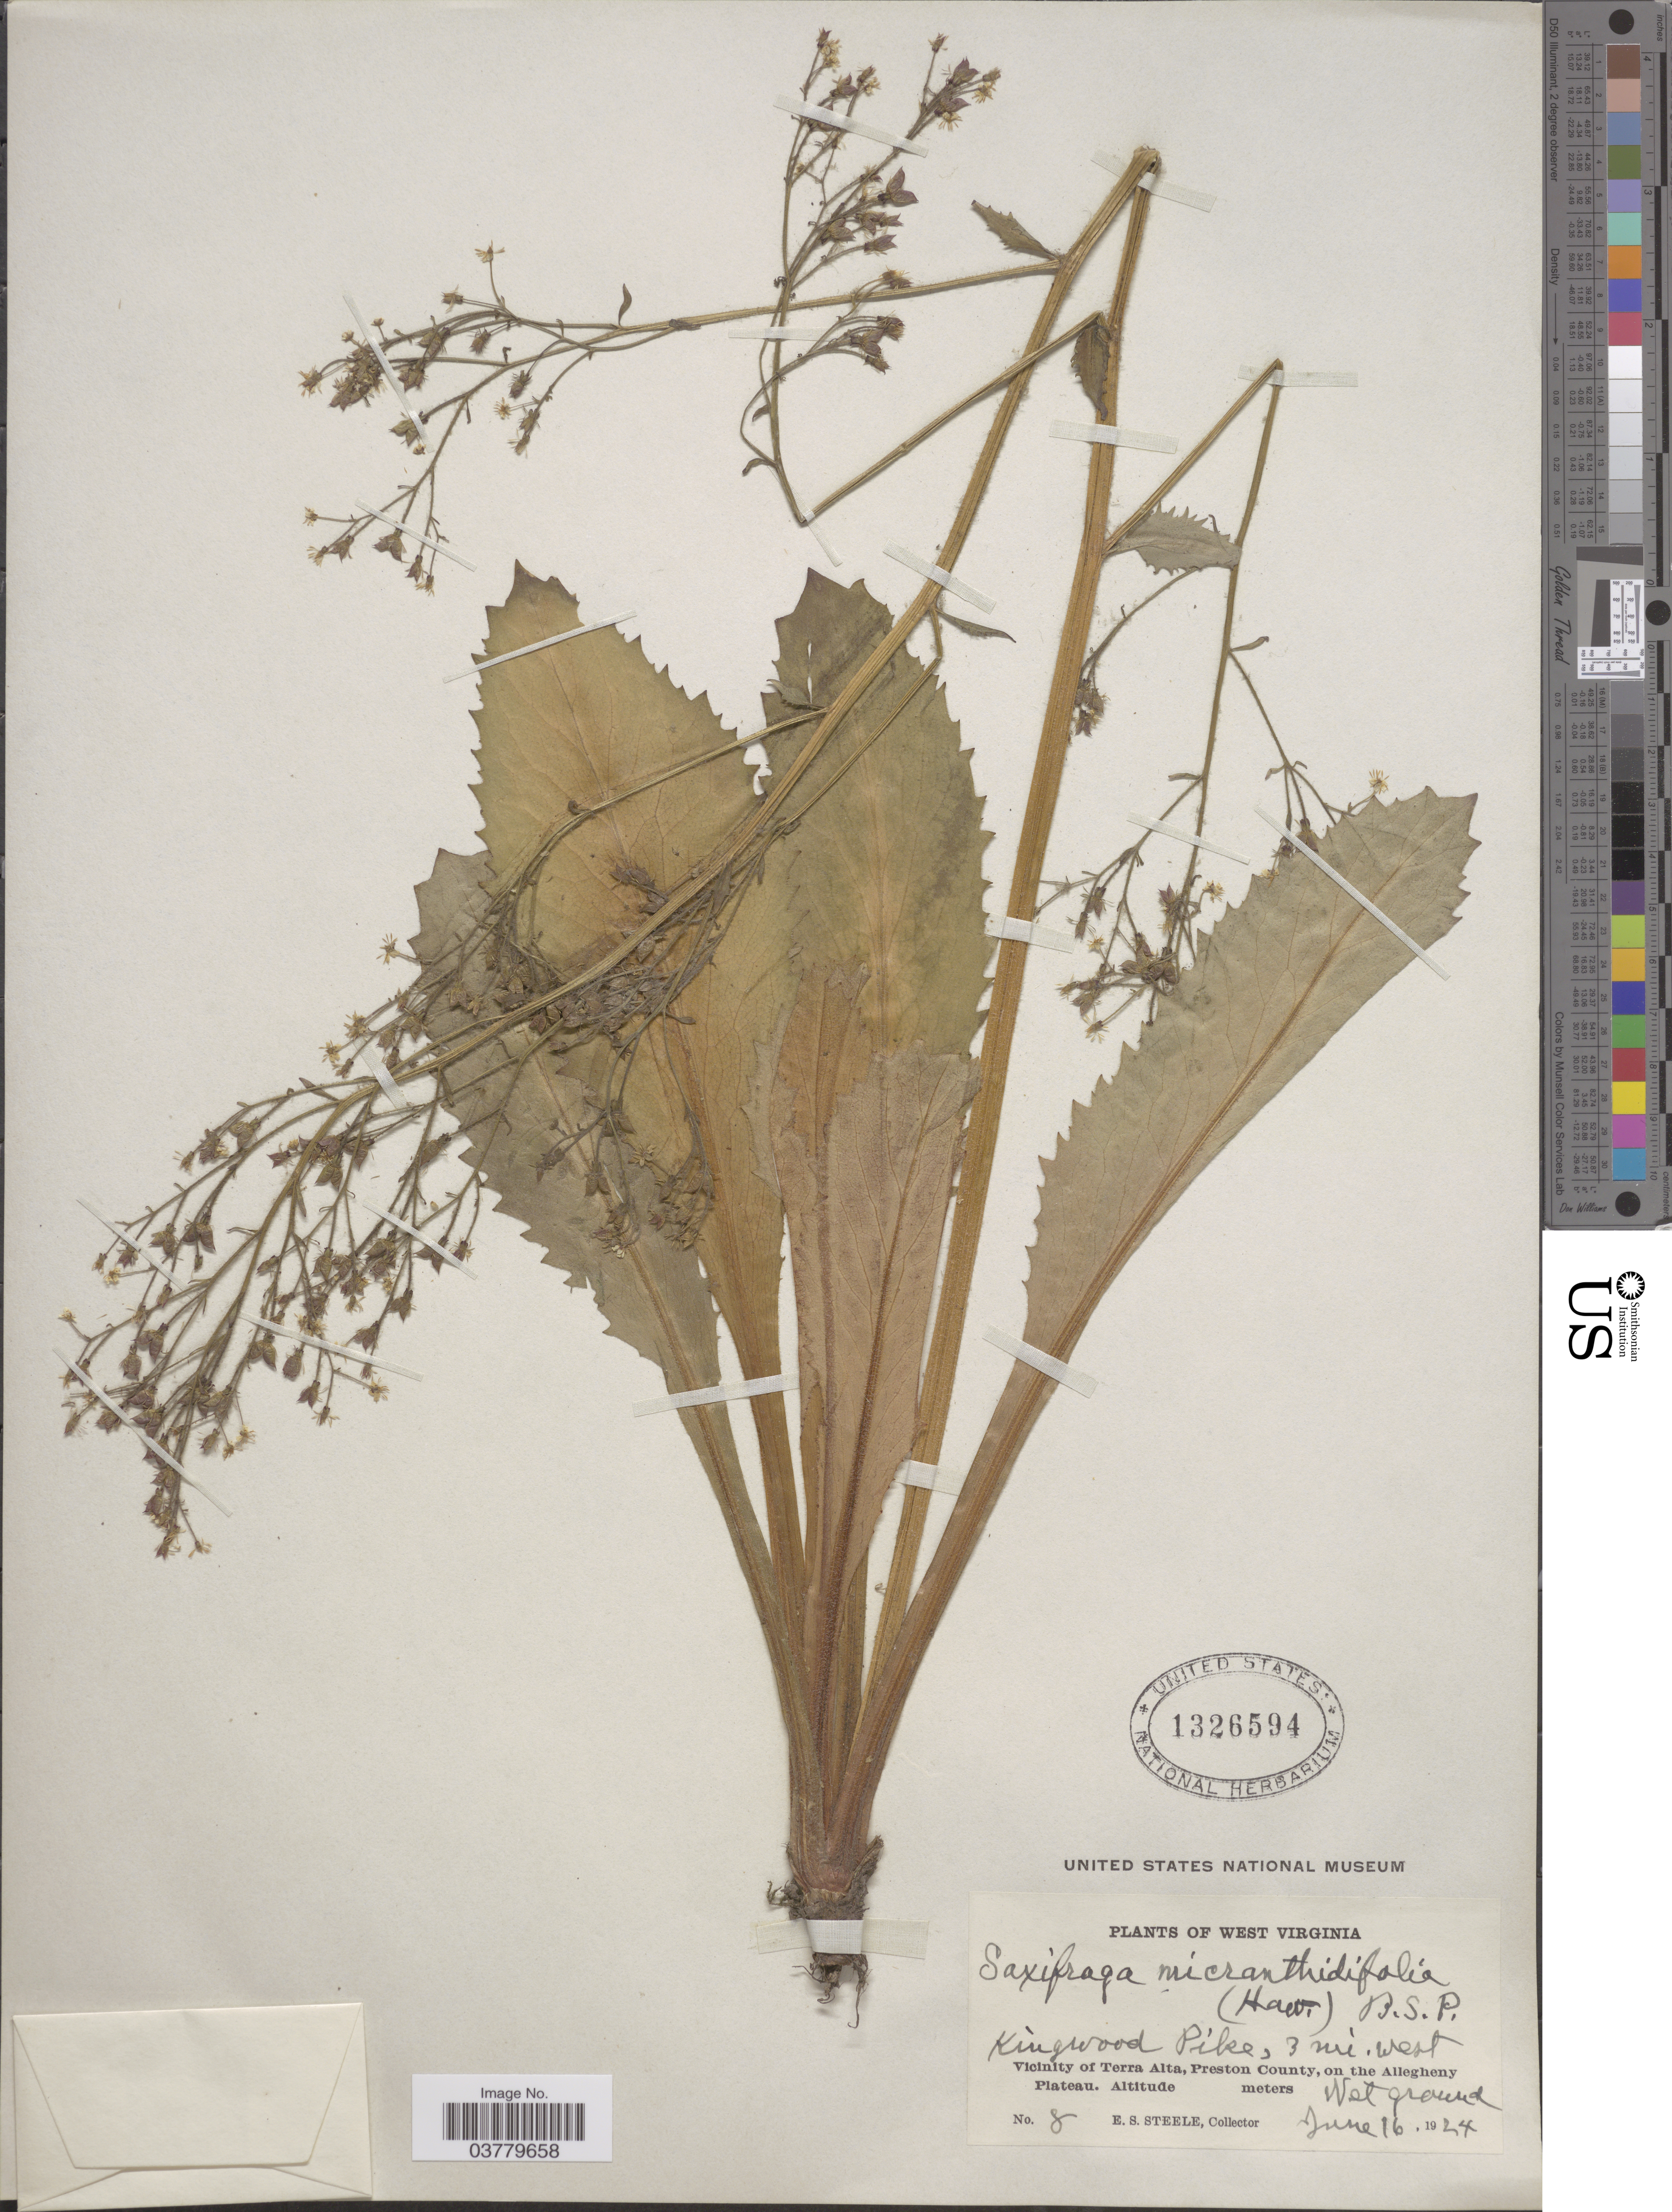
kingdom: Plantae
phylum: Tracheophyta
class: Magnoliopsida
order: Saxifragales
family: Saxifragaceae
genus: Micranthes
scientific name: Micranthes micranthidifolia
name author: (Haw.) Small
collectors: E. Steele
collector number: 8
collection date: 1924-06-16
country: United States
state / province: West Virginia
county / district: Preston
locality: Kingwood Pike, 3 mi. west. Vicinity of Terra Alta, Preston County, on the Allegheny Plateau.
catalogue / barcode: US 1326594